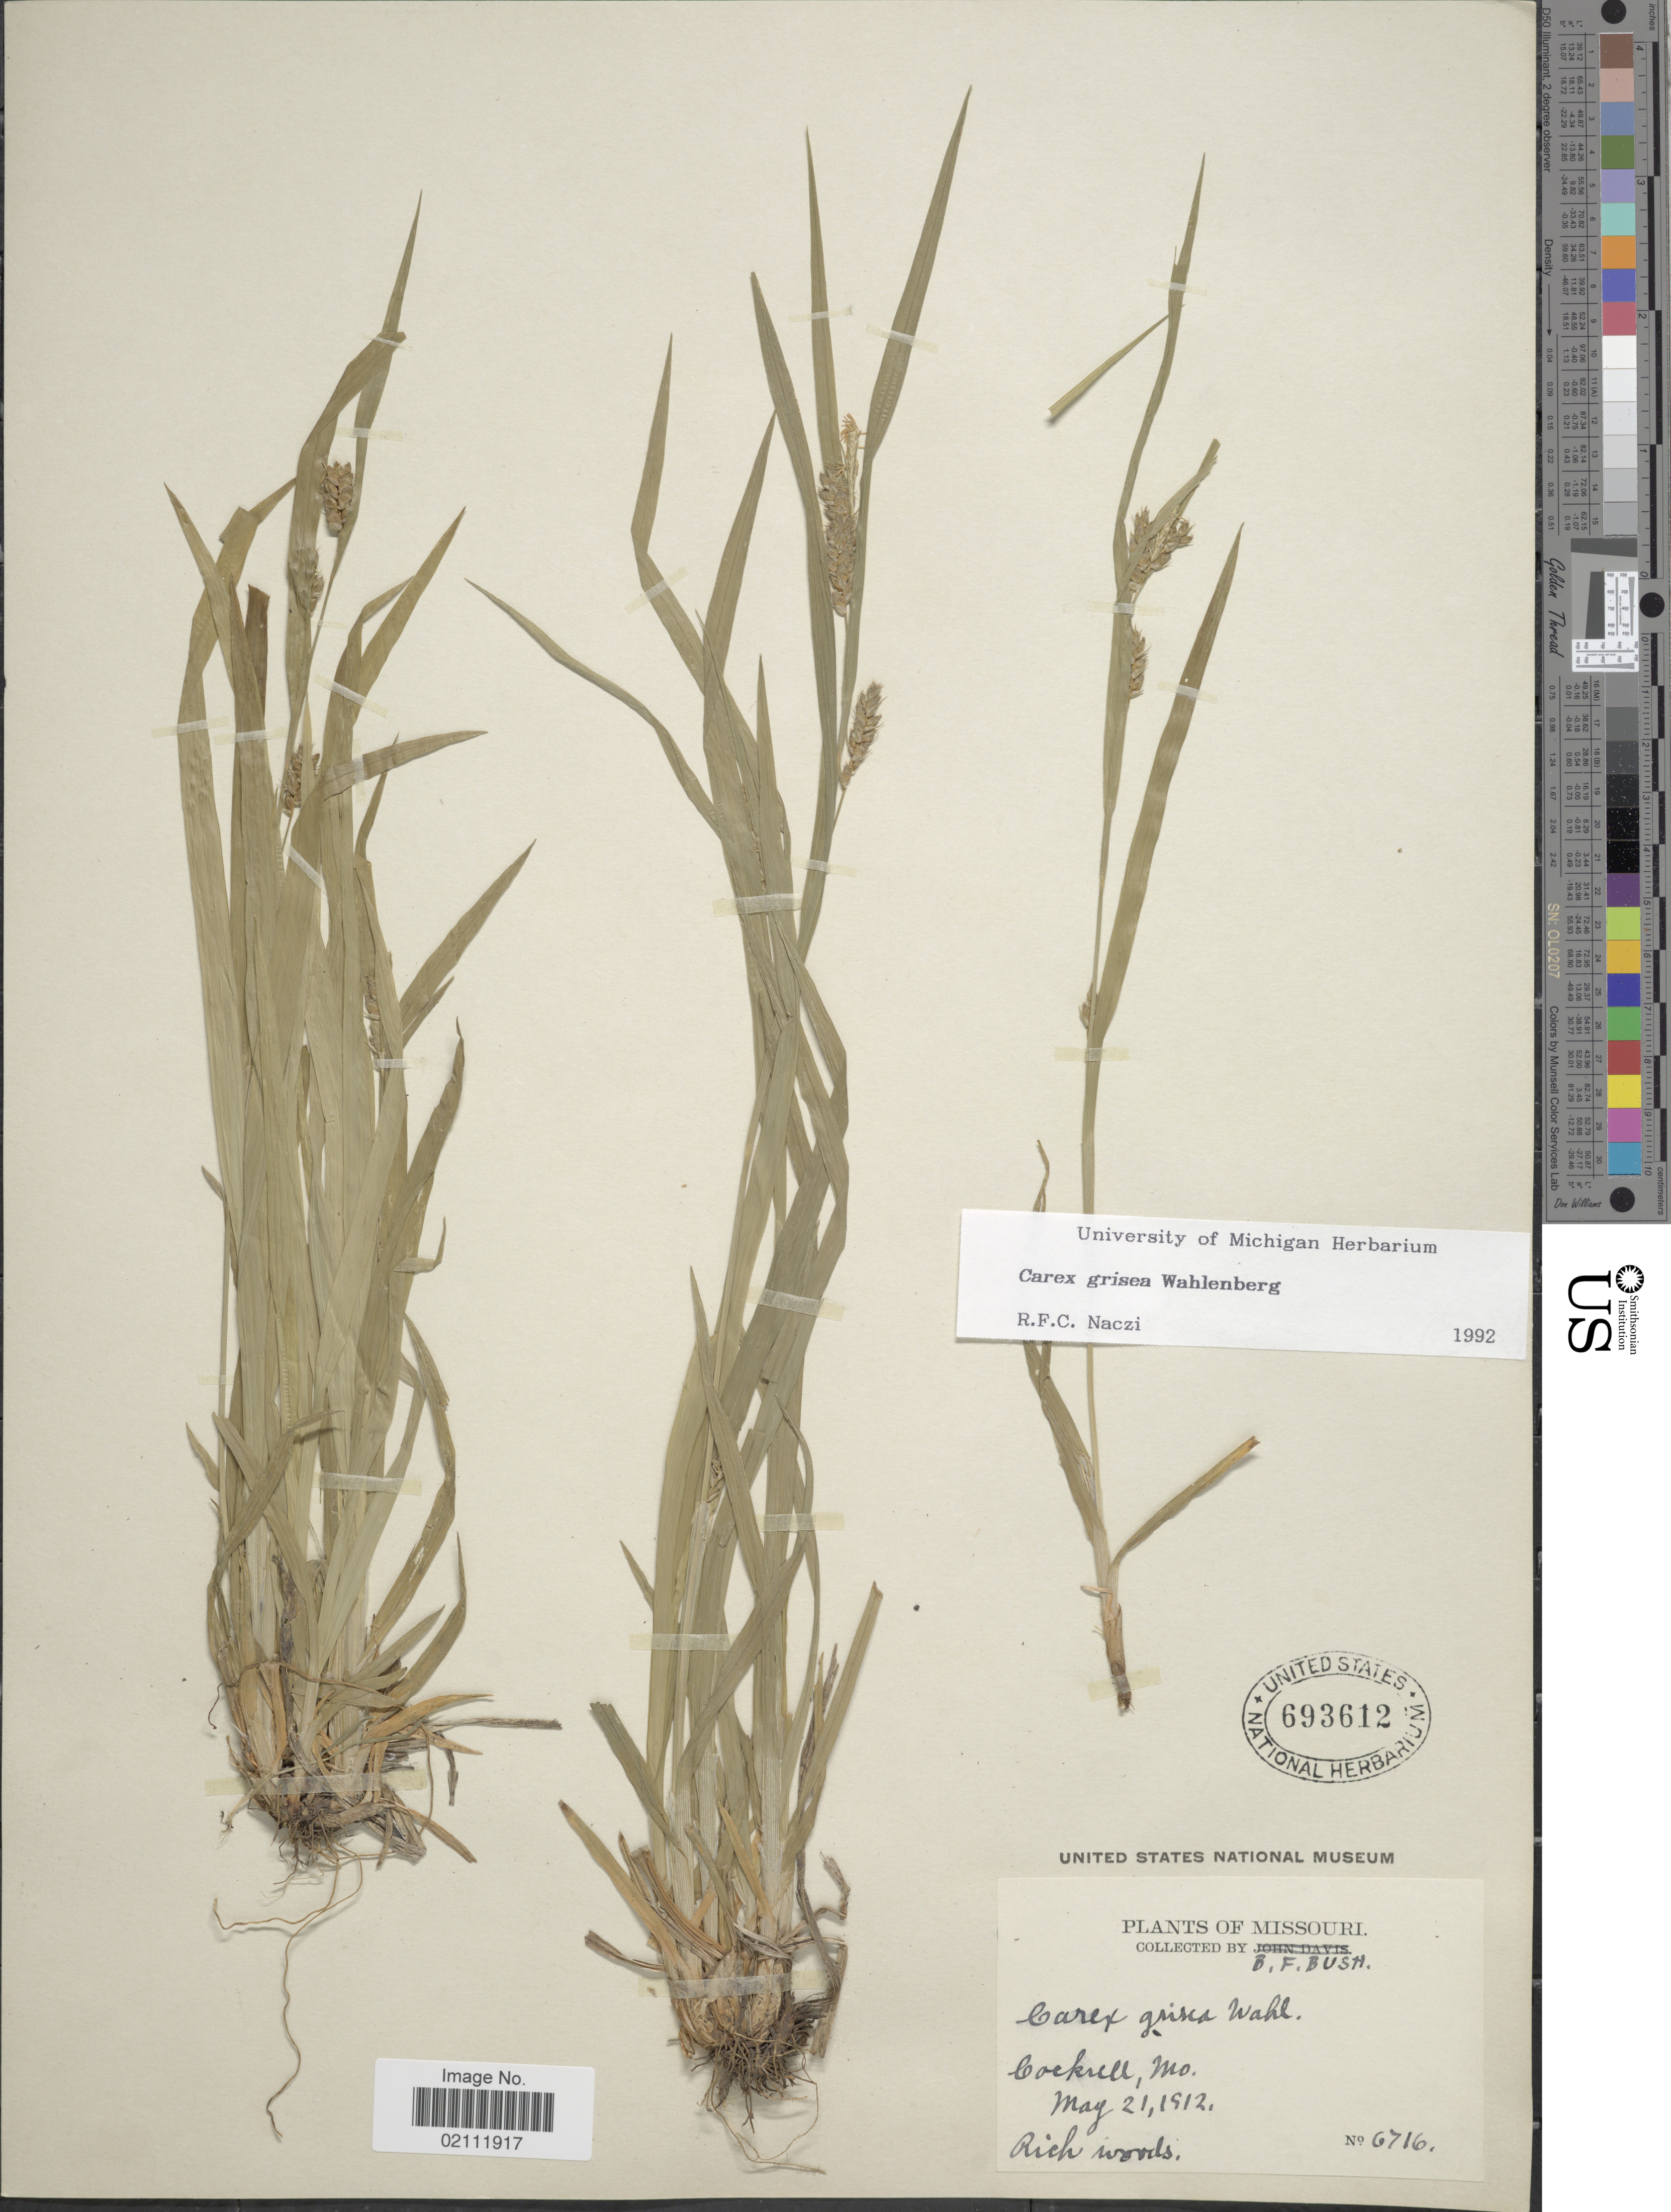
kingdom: Plantae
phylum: Tracheophyta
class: Liliopsida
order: Poales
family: Cyperaceae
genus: Carex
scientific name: Carex grisea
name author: Wahlenb.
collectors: B. F. Bush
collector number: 6716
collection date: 1912-05-21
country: United States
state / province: Missouri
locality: Cockrell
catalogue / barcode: US 693612